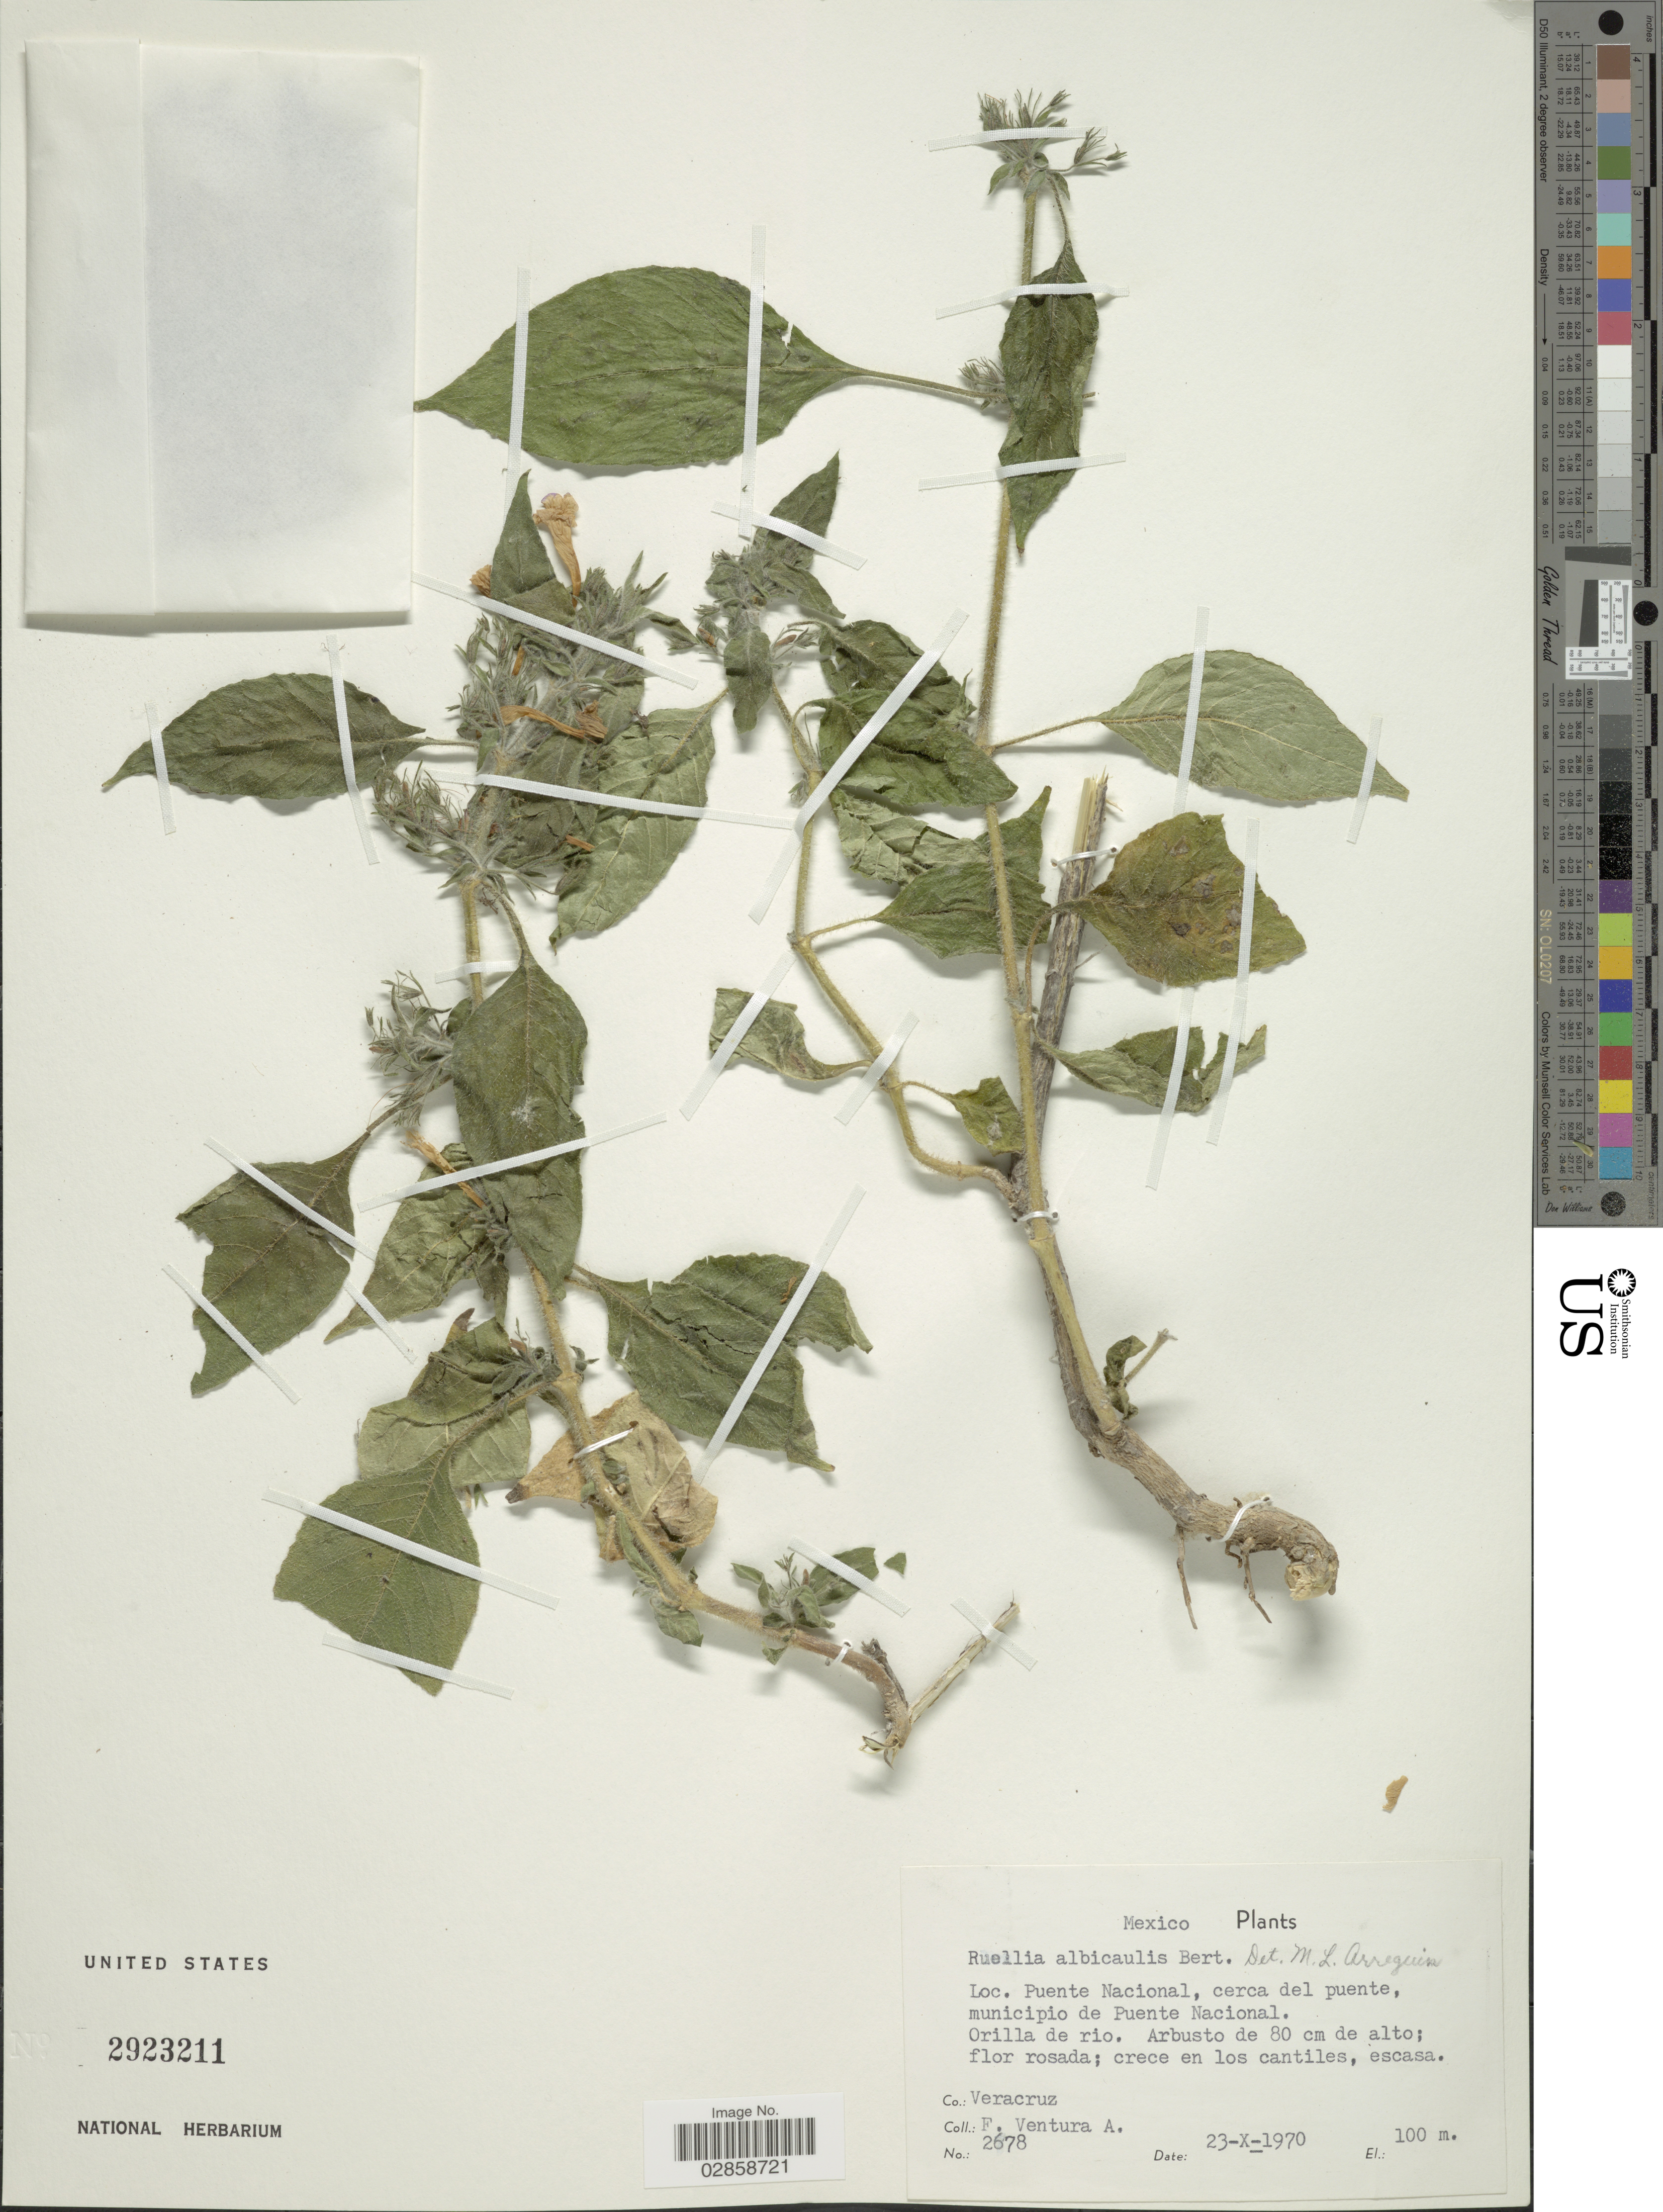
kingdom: Plantae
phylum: Tracheophyta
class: Magnoliopsida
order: Lamiales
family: Acanthaceae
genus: Ruellia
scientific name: Ruellia inundata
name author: Kunth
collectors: F. Ventura A.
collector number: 2678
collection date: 1970-10-23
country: Mexico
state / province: Veracruz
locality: Puente Nacional, cerca del puente, municipio de Puente Nacional. Co.: Veracruz.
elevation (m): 100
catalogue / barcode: US 2923211